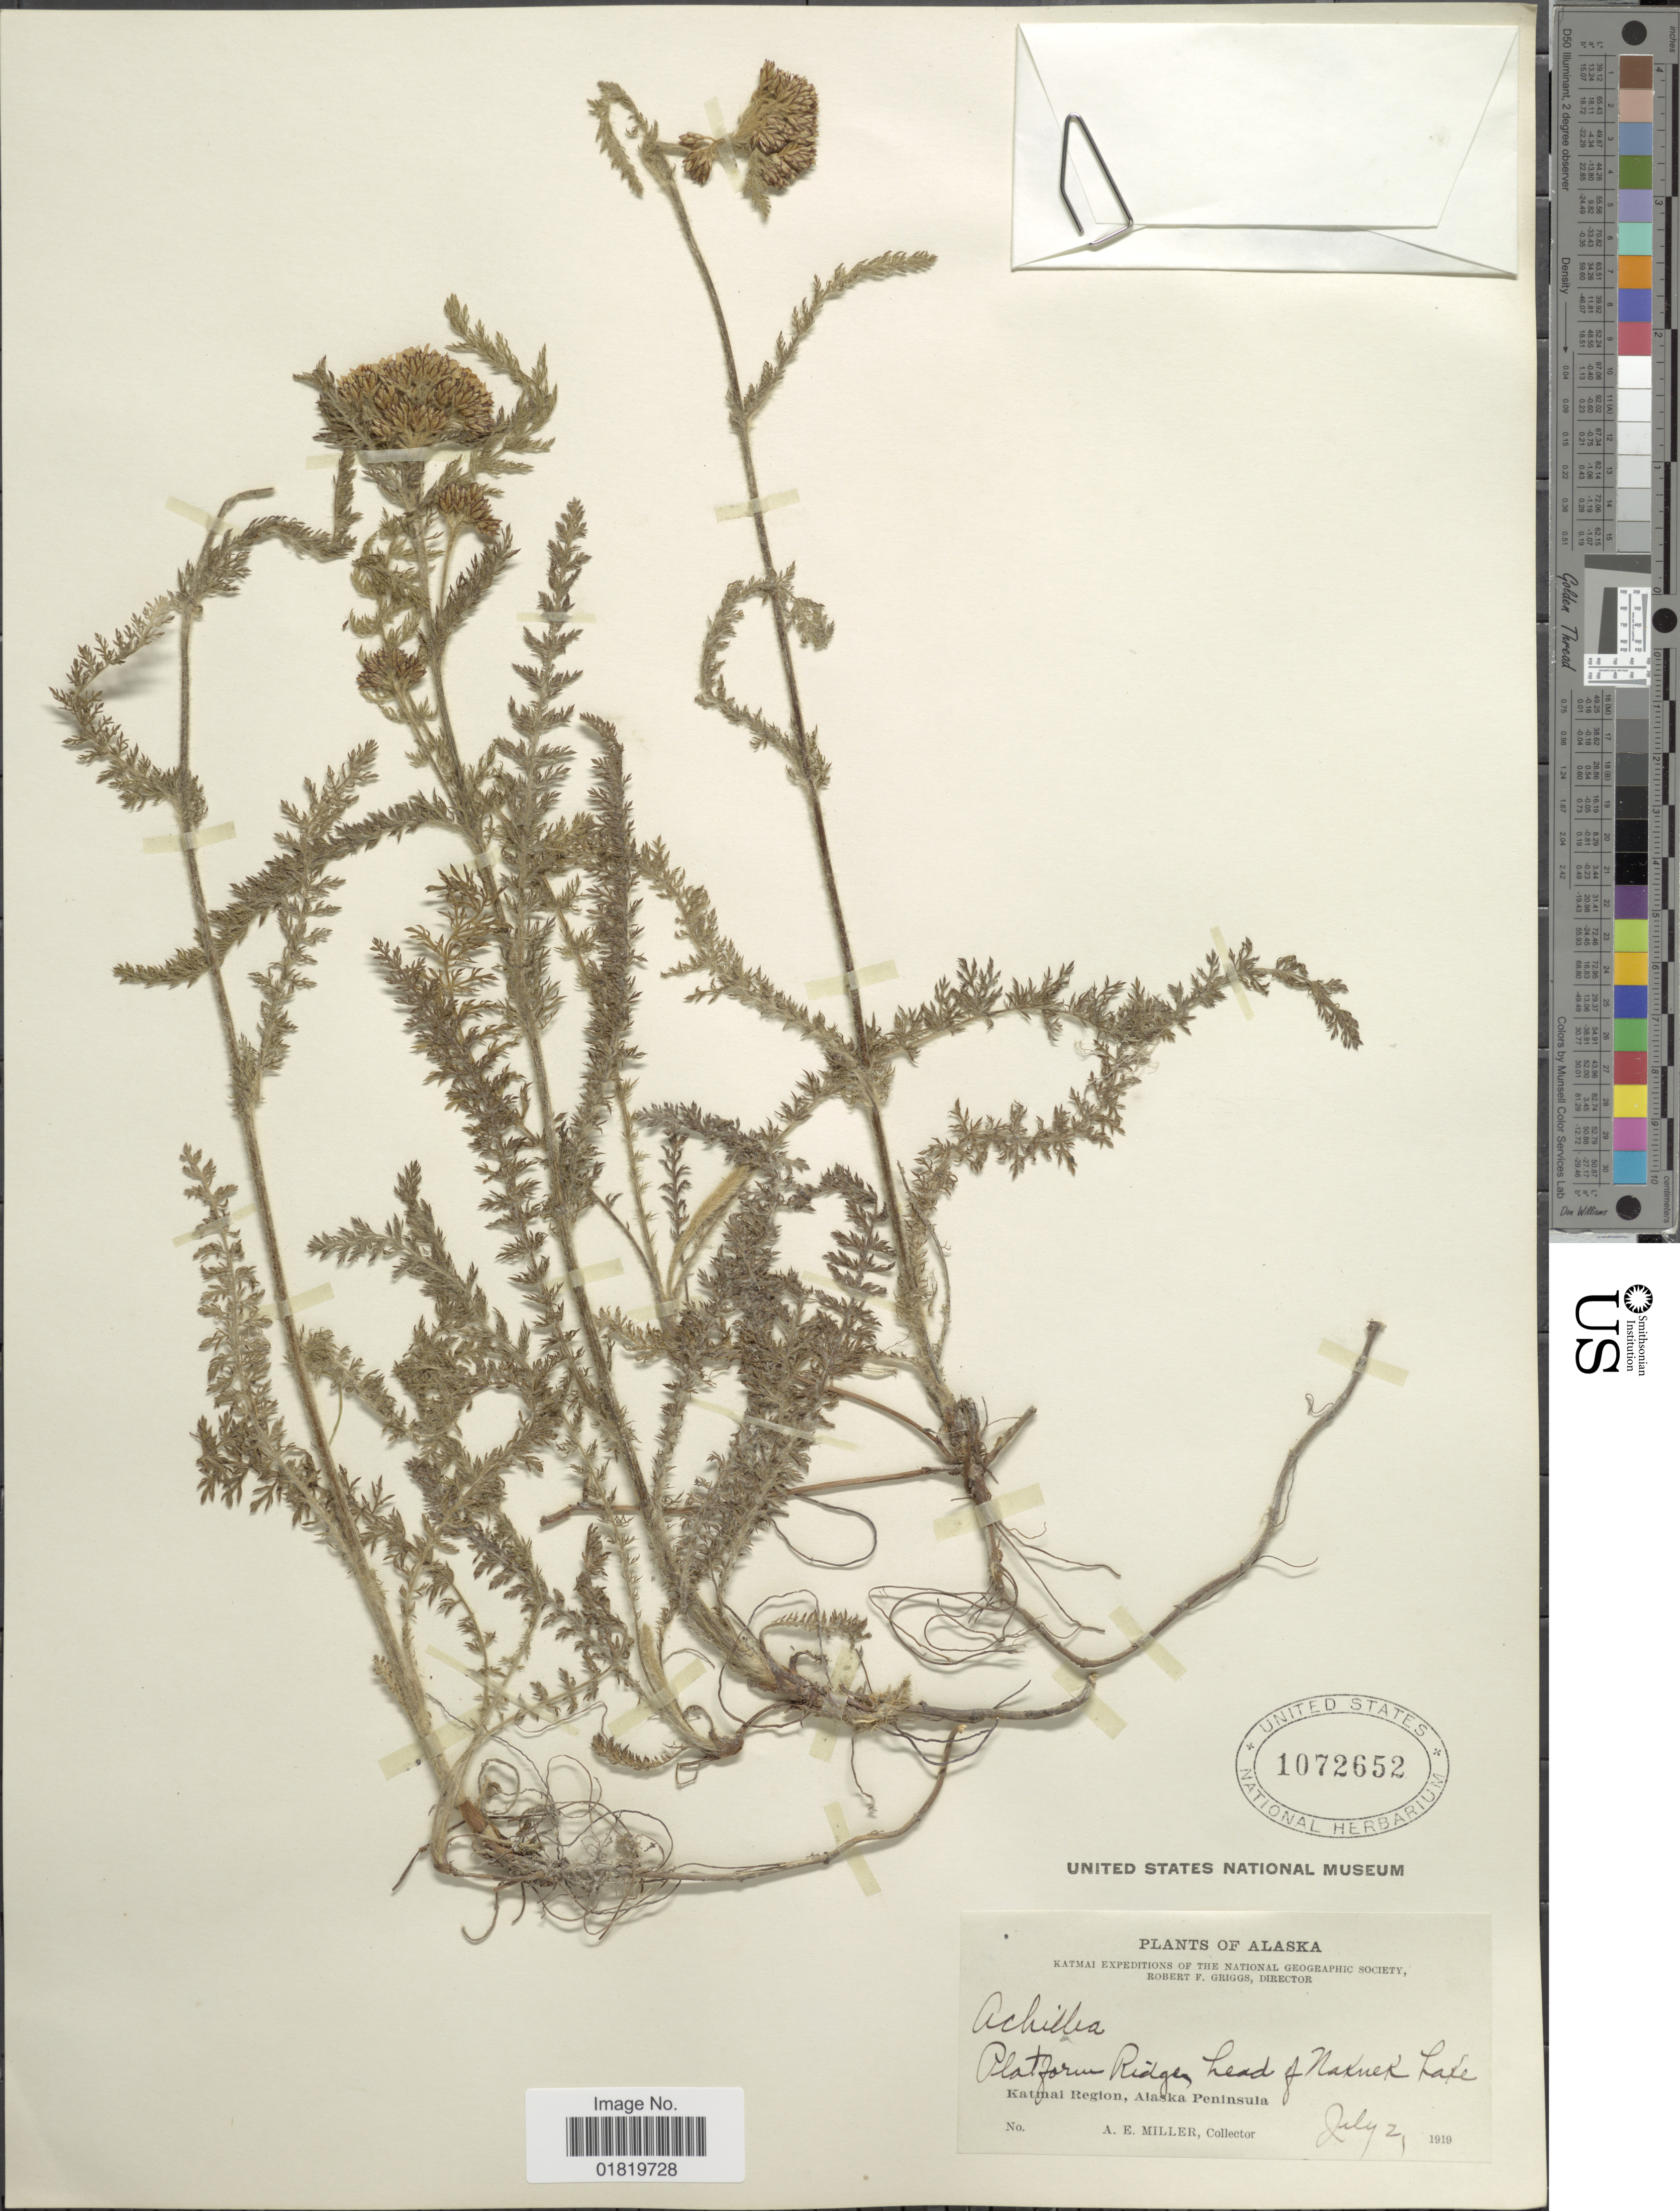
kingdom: Plantae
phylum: Tracheophyta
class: Magnoliopsida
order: Asterales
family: Asteraceae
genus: Achillea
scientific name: Achillea borealis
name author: Bong.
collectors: A. E. Miller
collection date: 1919-07-02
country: United States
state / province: Alaska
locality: Platform ridges, head of Naknek Lake, Katmai Region, Alaska Peninsula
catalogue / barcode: US 1072652